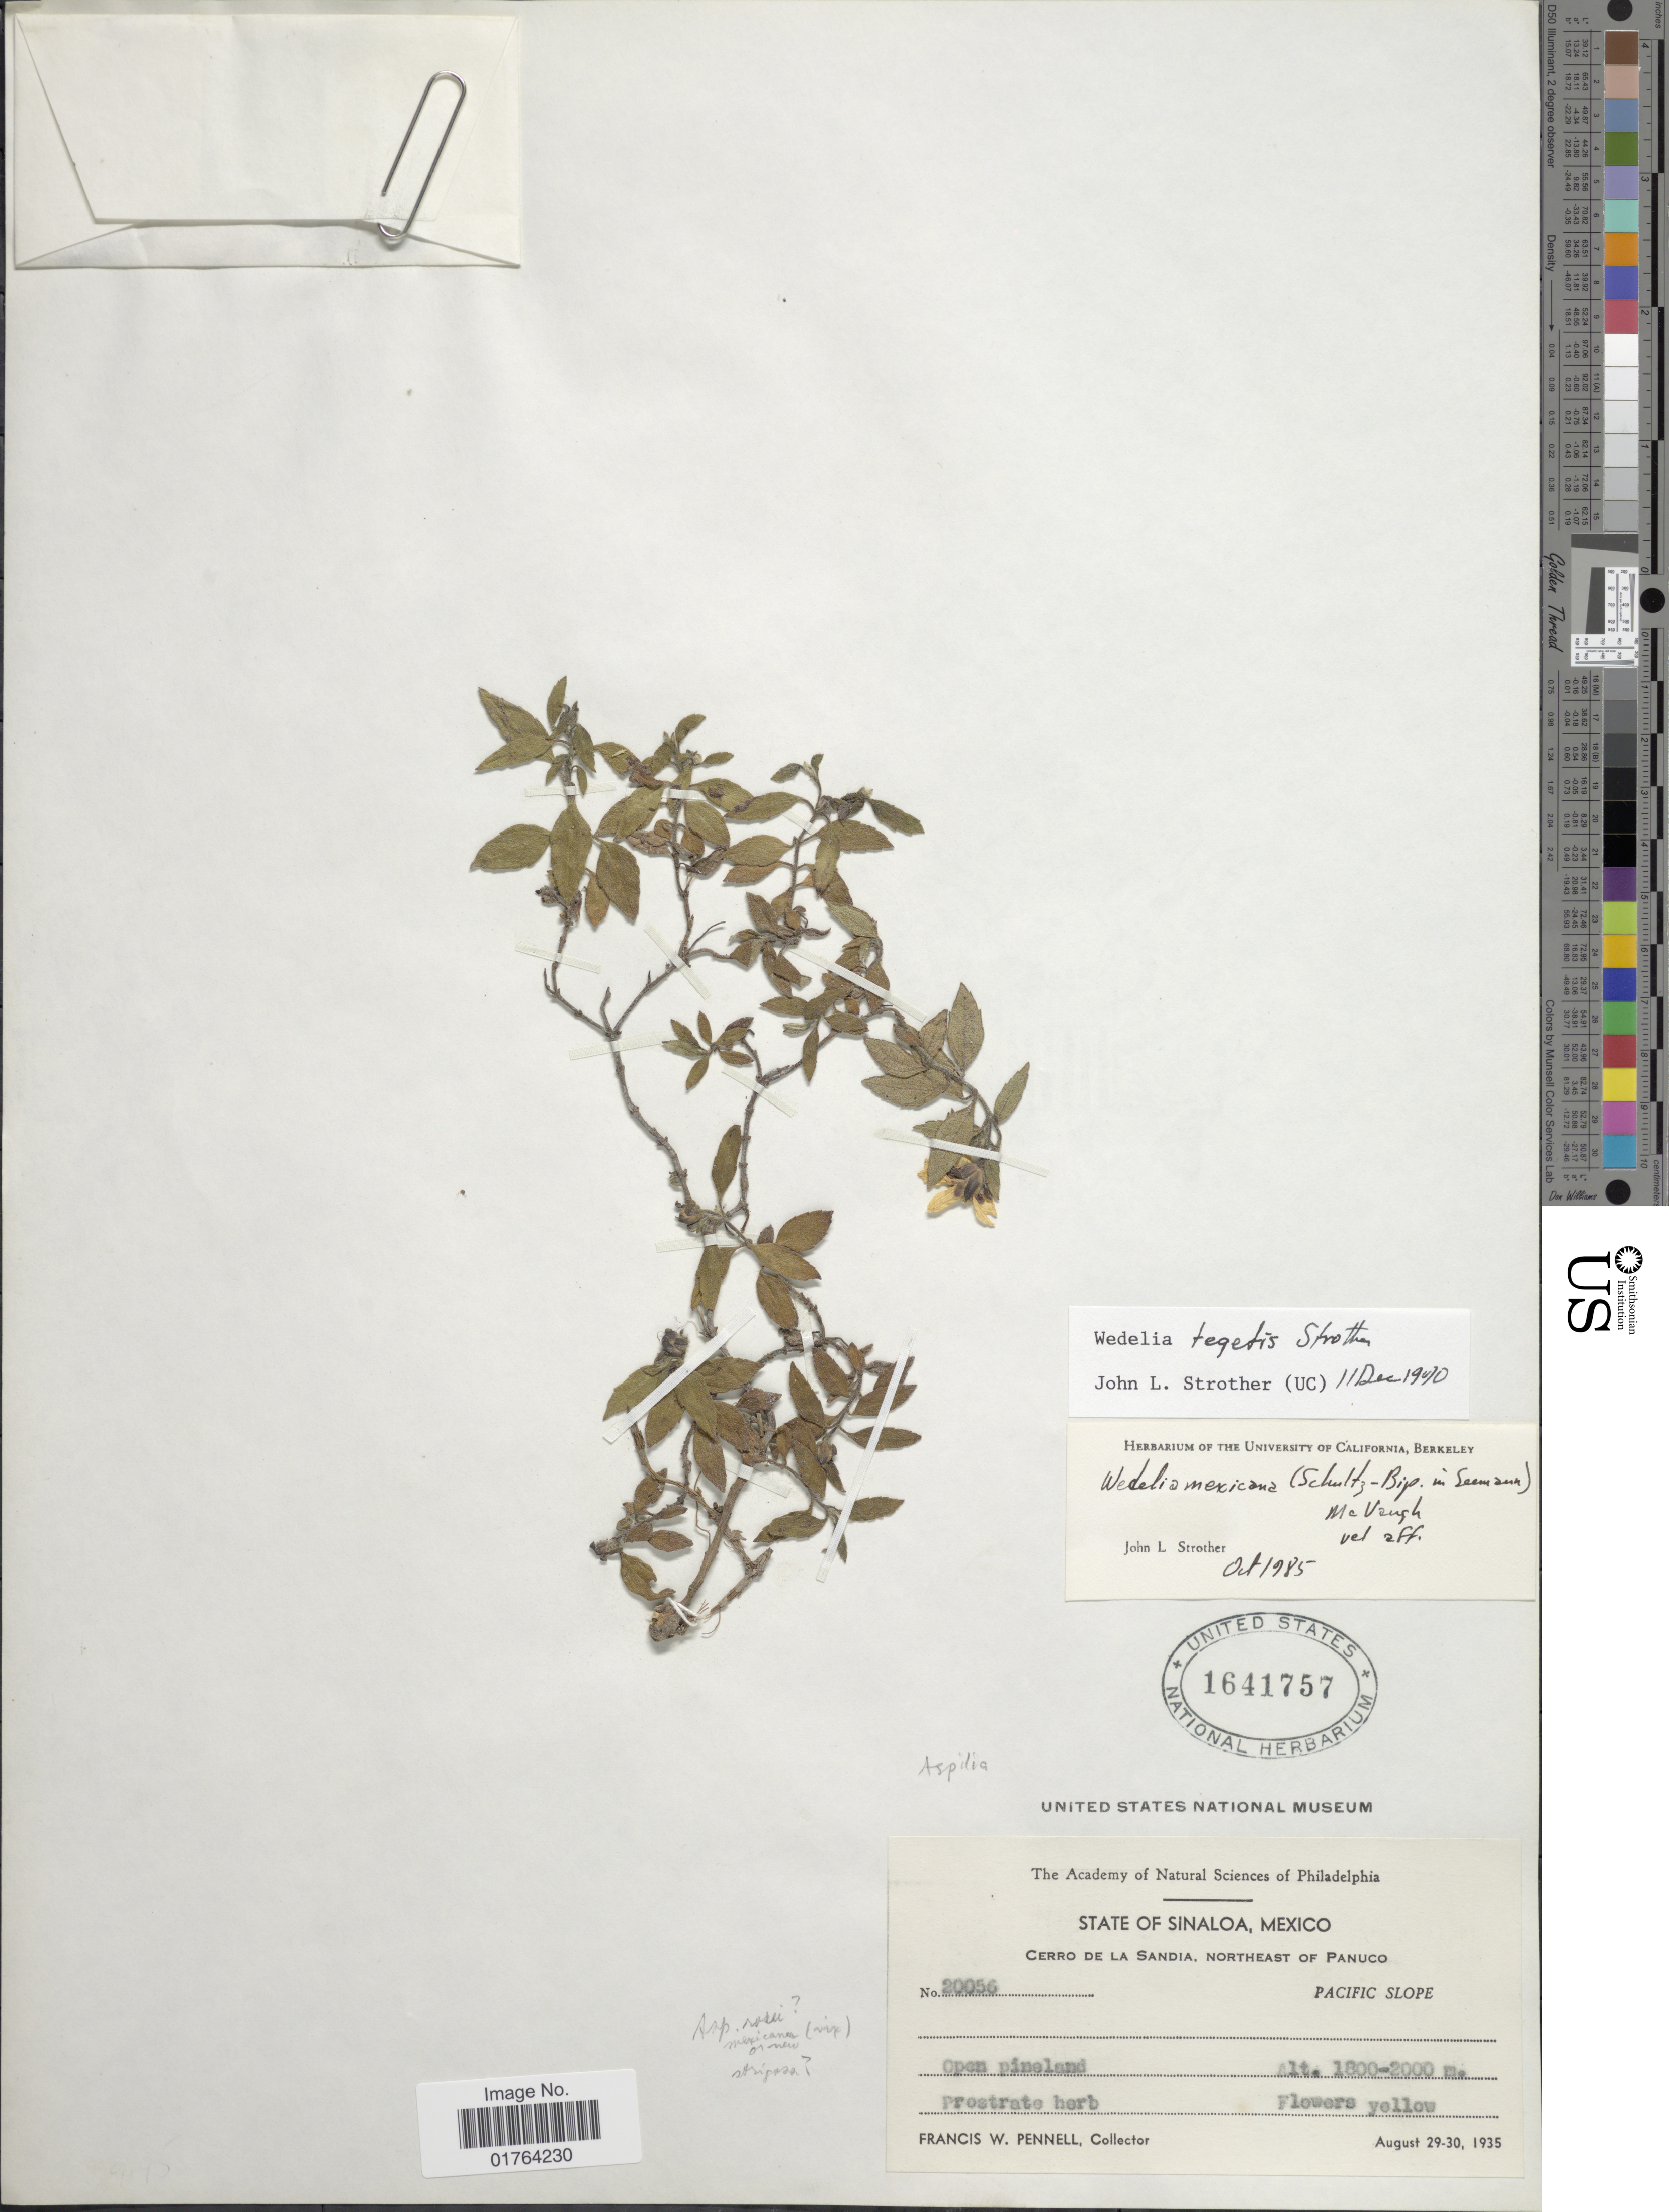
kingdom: Plantae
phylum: Tracheophyta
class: Magnoliopsida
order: Asterales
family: Asteraceae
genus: Wedelia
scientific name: Wedelia tegetis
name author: Strother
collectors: F. W. Pennell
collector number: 20056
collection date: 1935-08-29/1935-08-30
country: Mexico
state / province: Sinaloa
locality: State of Sinaloa, Mexico, Cerro de la Sandia, Northeast of Panuco, Pacific Slope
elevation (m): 1800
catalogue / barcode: US 1641757